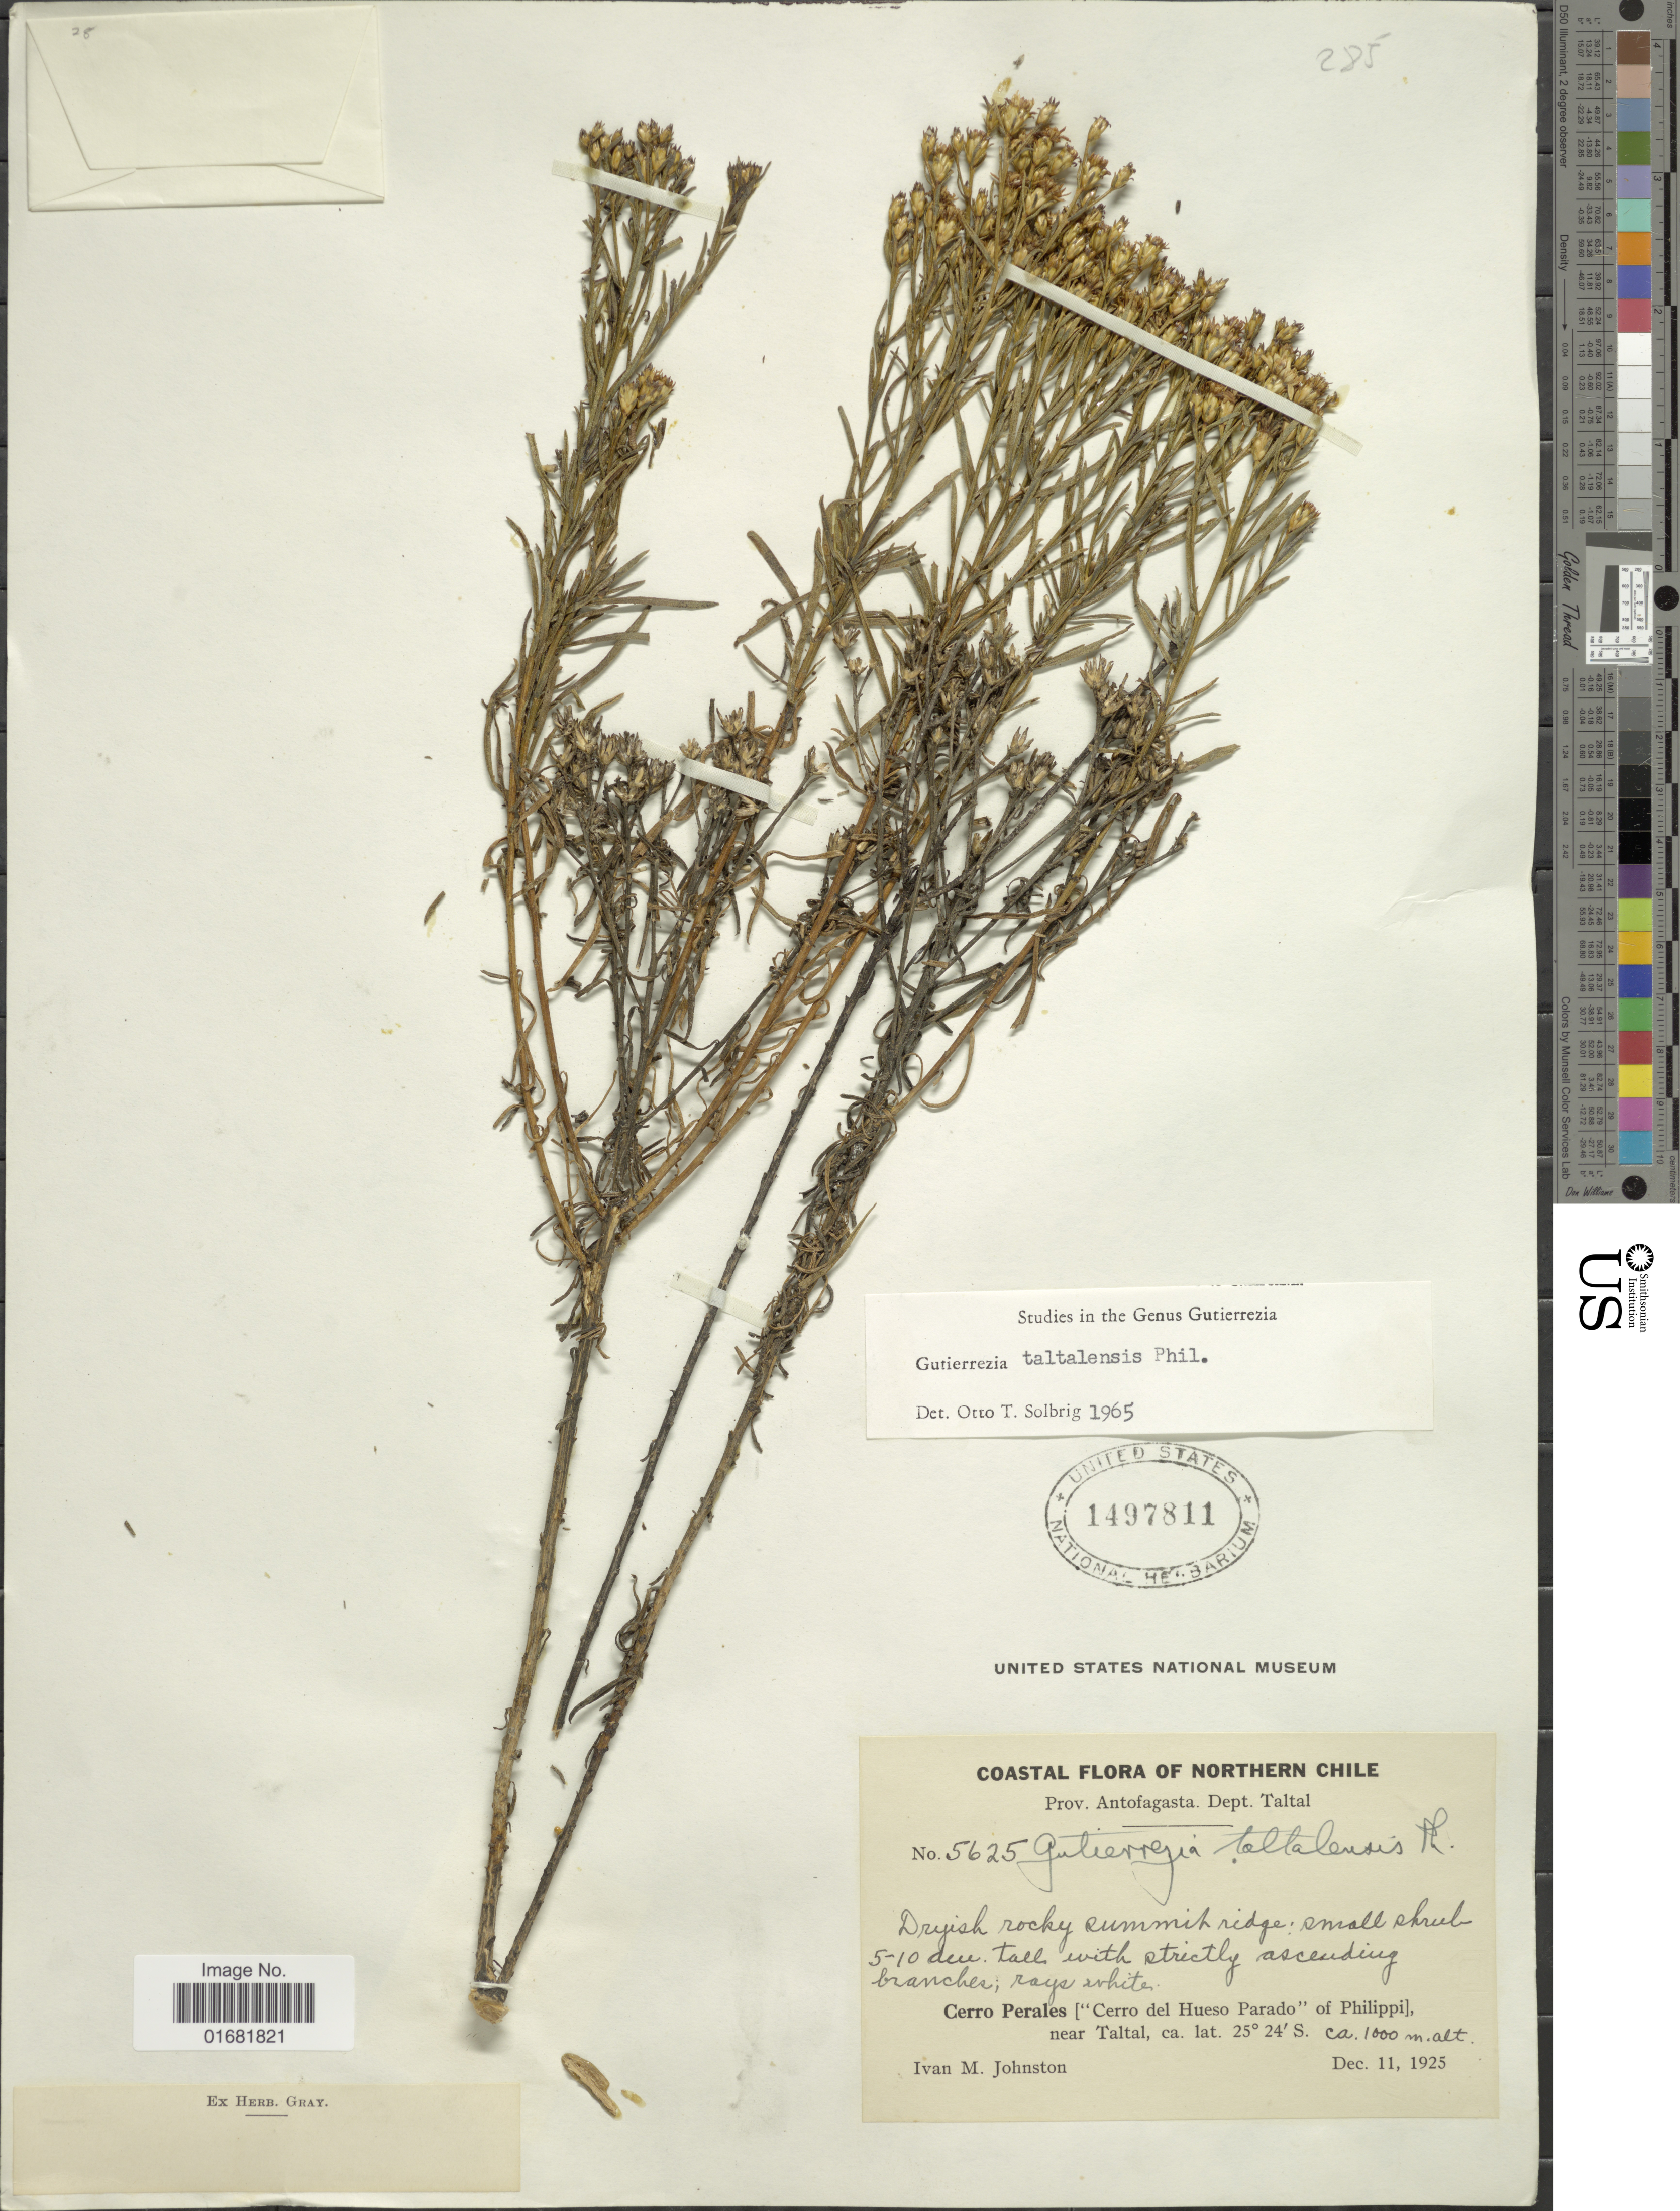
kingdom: Plantae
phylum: Tracheophyta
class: Magnoliopsida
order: Asterales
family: Asteraceae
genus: Gutierrezia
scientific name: Gutierrezia taltalensis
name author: Phil.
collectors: I.M. Johnston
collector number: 5625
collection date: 1925-12-11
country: Chile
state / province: Antofagasta (II)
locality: Coastal flora of Northern Chile. Dept. Taltal. Cerro Perales ["Cerro del Hueso Parado" of Philippi], near Taltal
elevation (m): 1000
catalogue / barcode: US 1497811